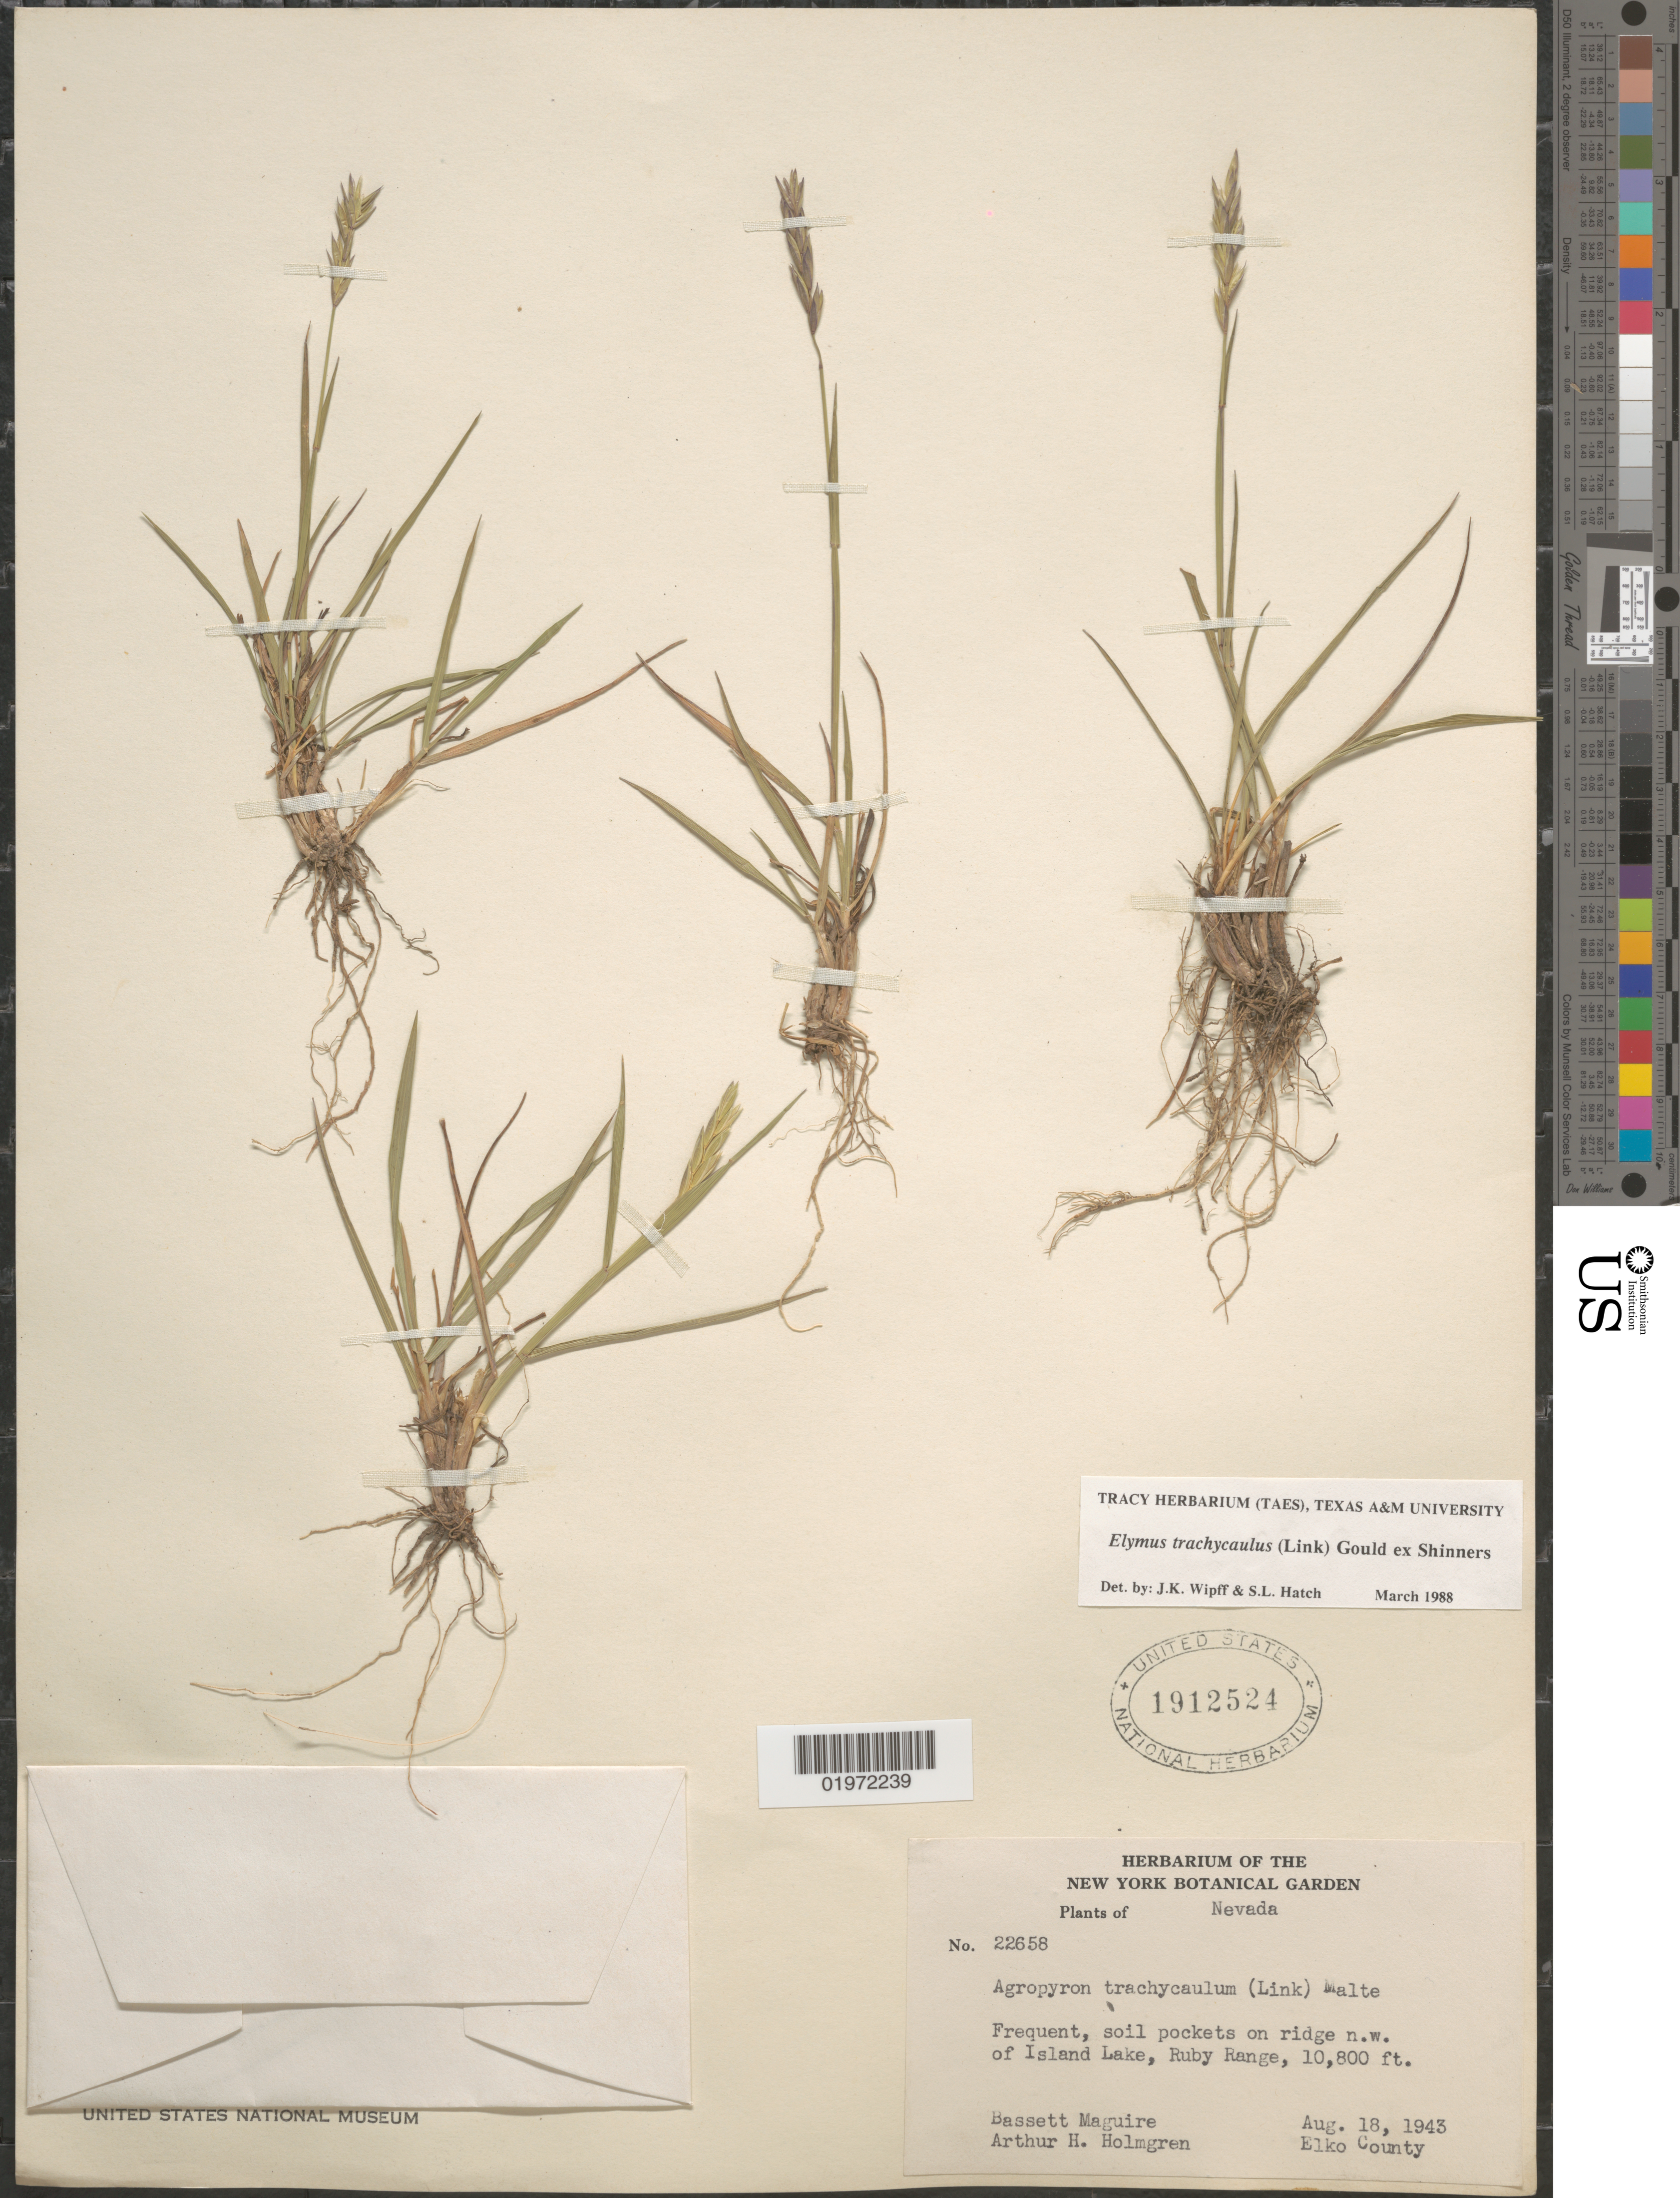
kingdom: Plantae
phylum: Tracheophyta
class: Liliopsida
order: Poales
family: Poaceae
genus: Elymus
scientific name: Elymus trachycaulus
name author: (Link) Gould ex Shinners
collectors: B. Maguire & A. H. Holmgren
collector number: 22658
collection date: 1943-08-18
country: United States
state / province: Nevada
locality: Frequent, soil pockets on ridge n.w. of Island Lake, Ruby Range. Elko County.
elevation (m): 3292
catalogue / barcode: US 1912524